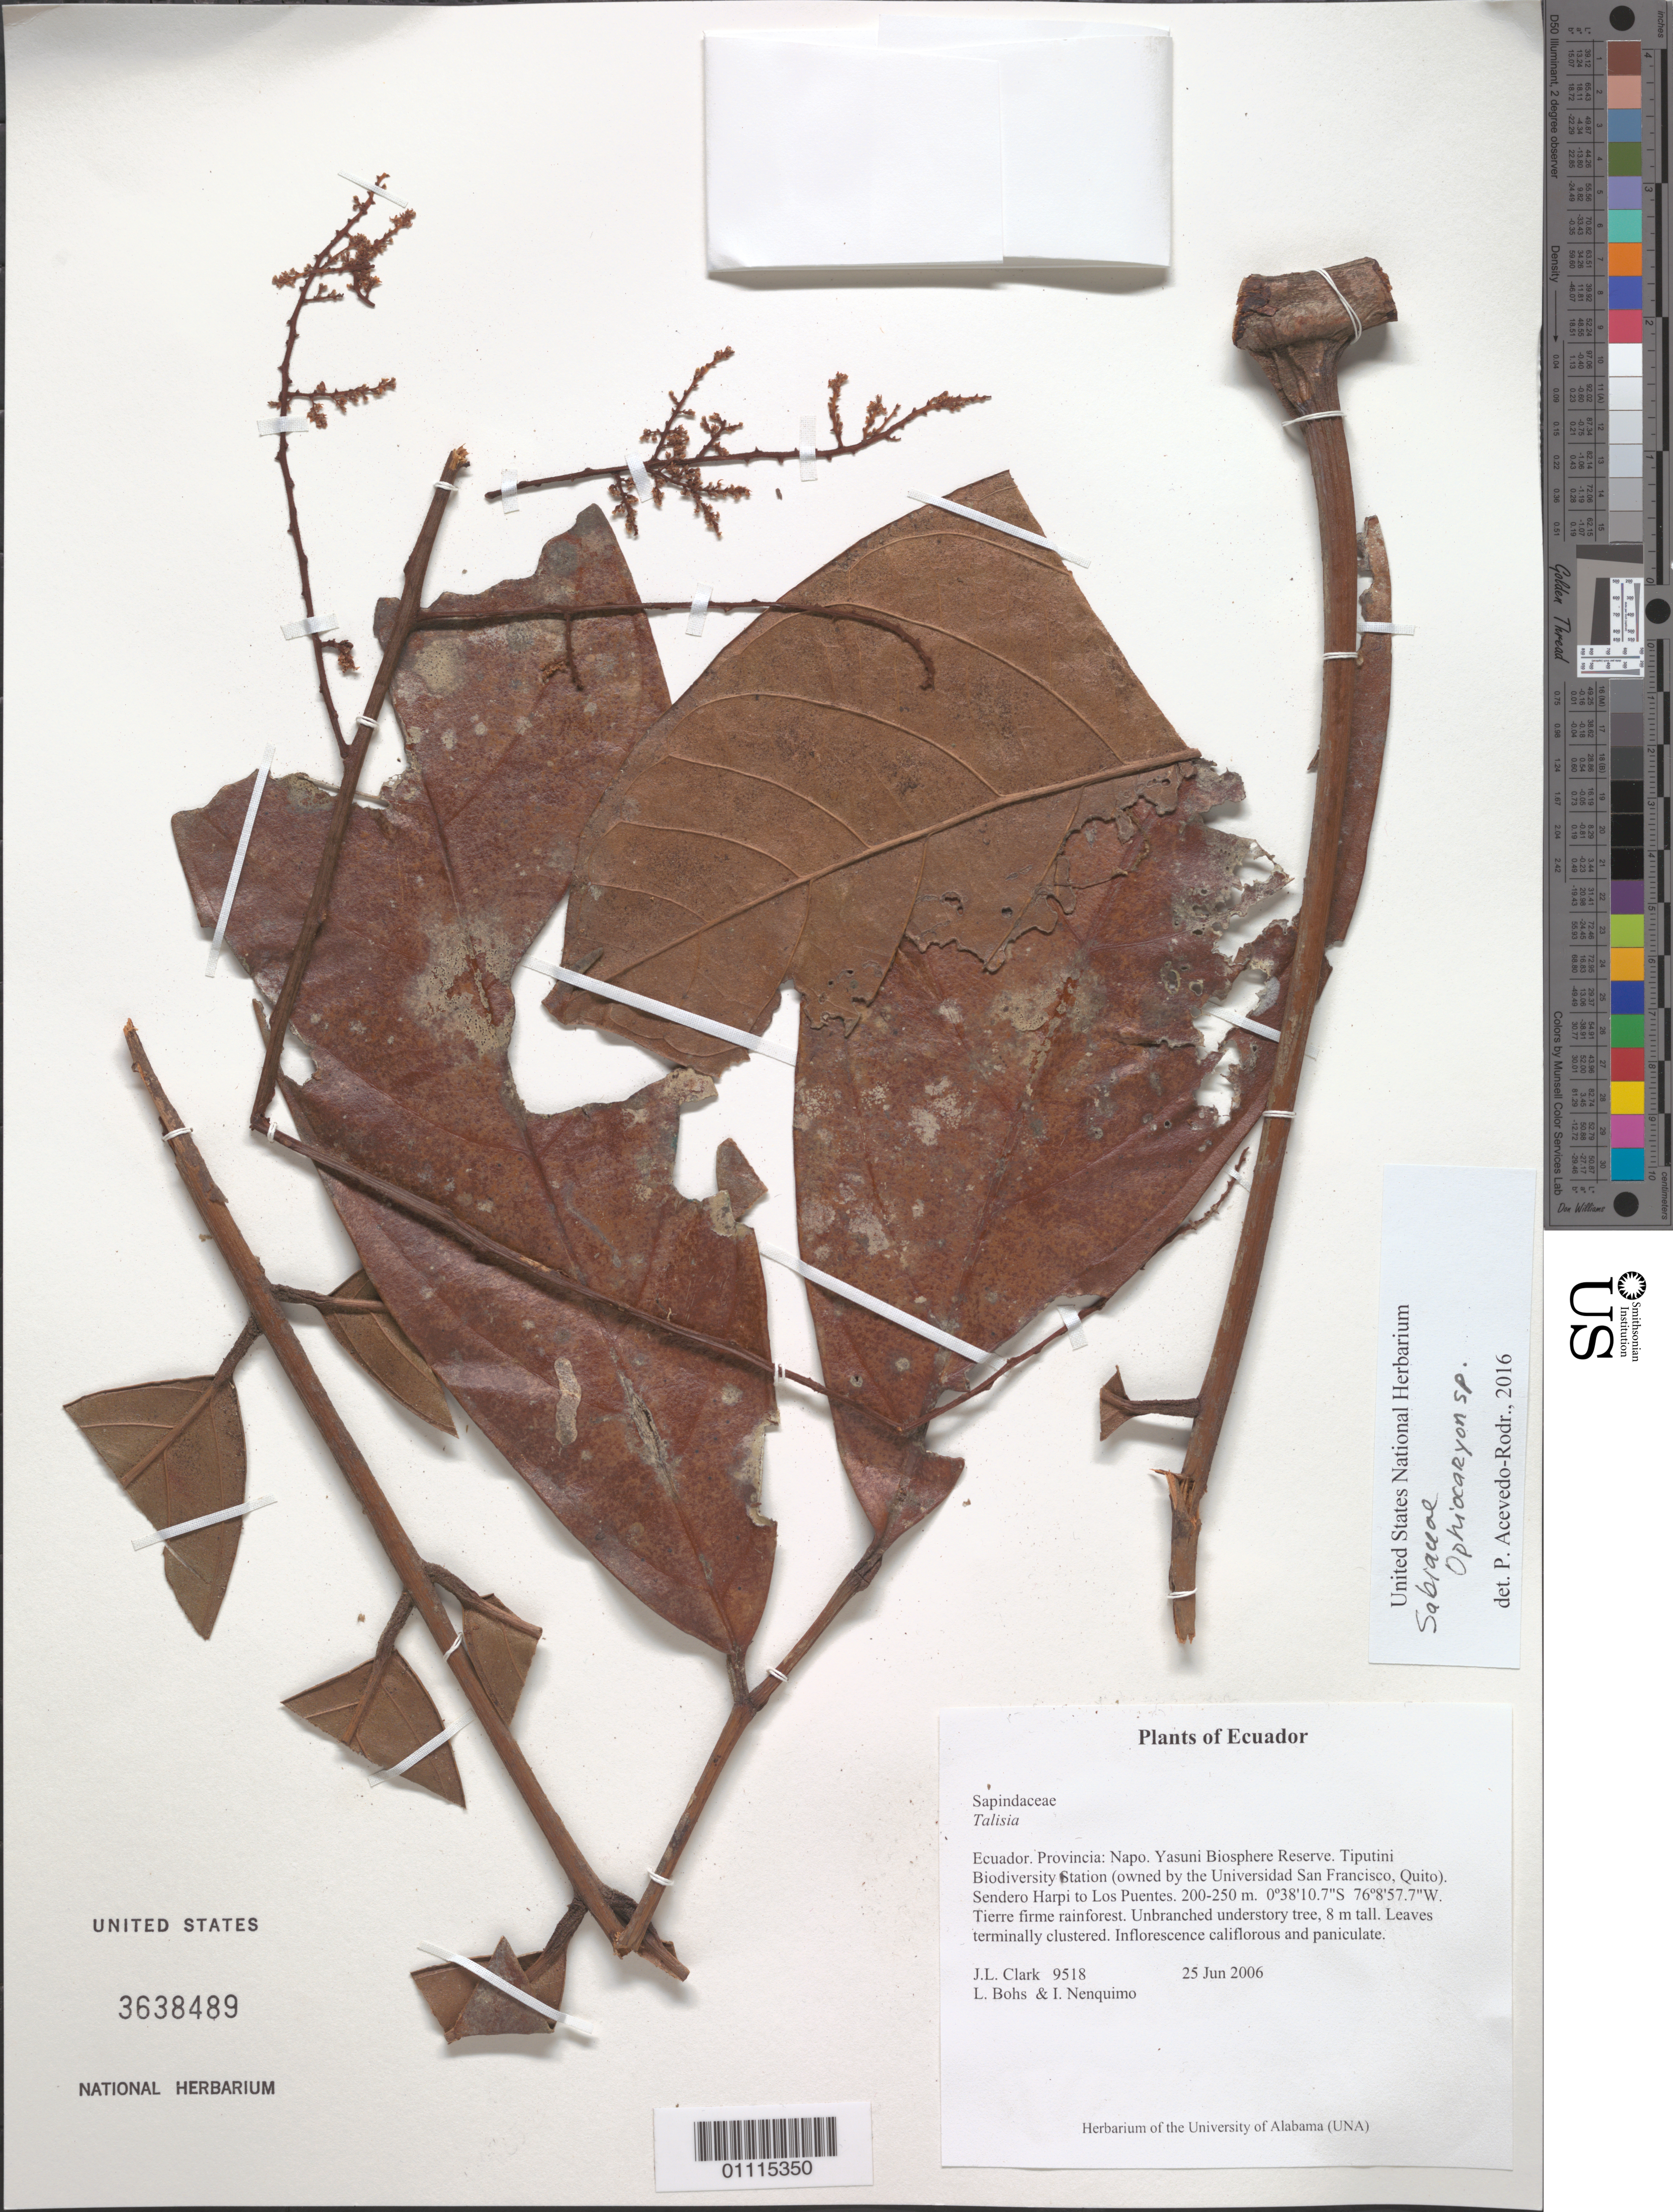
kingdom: Plantae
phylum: Tracheophyta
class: Magnoliopsida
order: Proteales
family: Sabiaceae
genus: Ophiocaryon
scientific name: Ophiocaryon sp.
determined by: Acevedo-Rodríguez, P., (BOT), Smithsonian Institution - National Museum of Natural History (UNITED STATES)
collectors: J. L. Clark, L. A. Bohs & I. Nenquimo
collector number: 9518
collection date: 2006-06-25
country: Ecuador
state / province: Napo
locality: Yasuni Biosphere Reserve. Tiputini Biodiversity Station (owned by Universidad San Francisco, Quito).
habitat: Tierre firme rainforest.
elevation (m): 200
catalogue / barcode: US 3638489